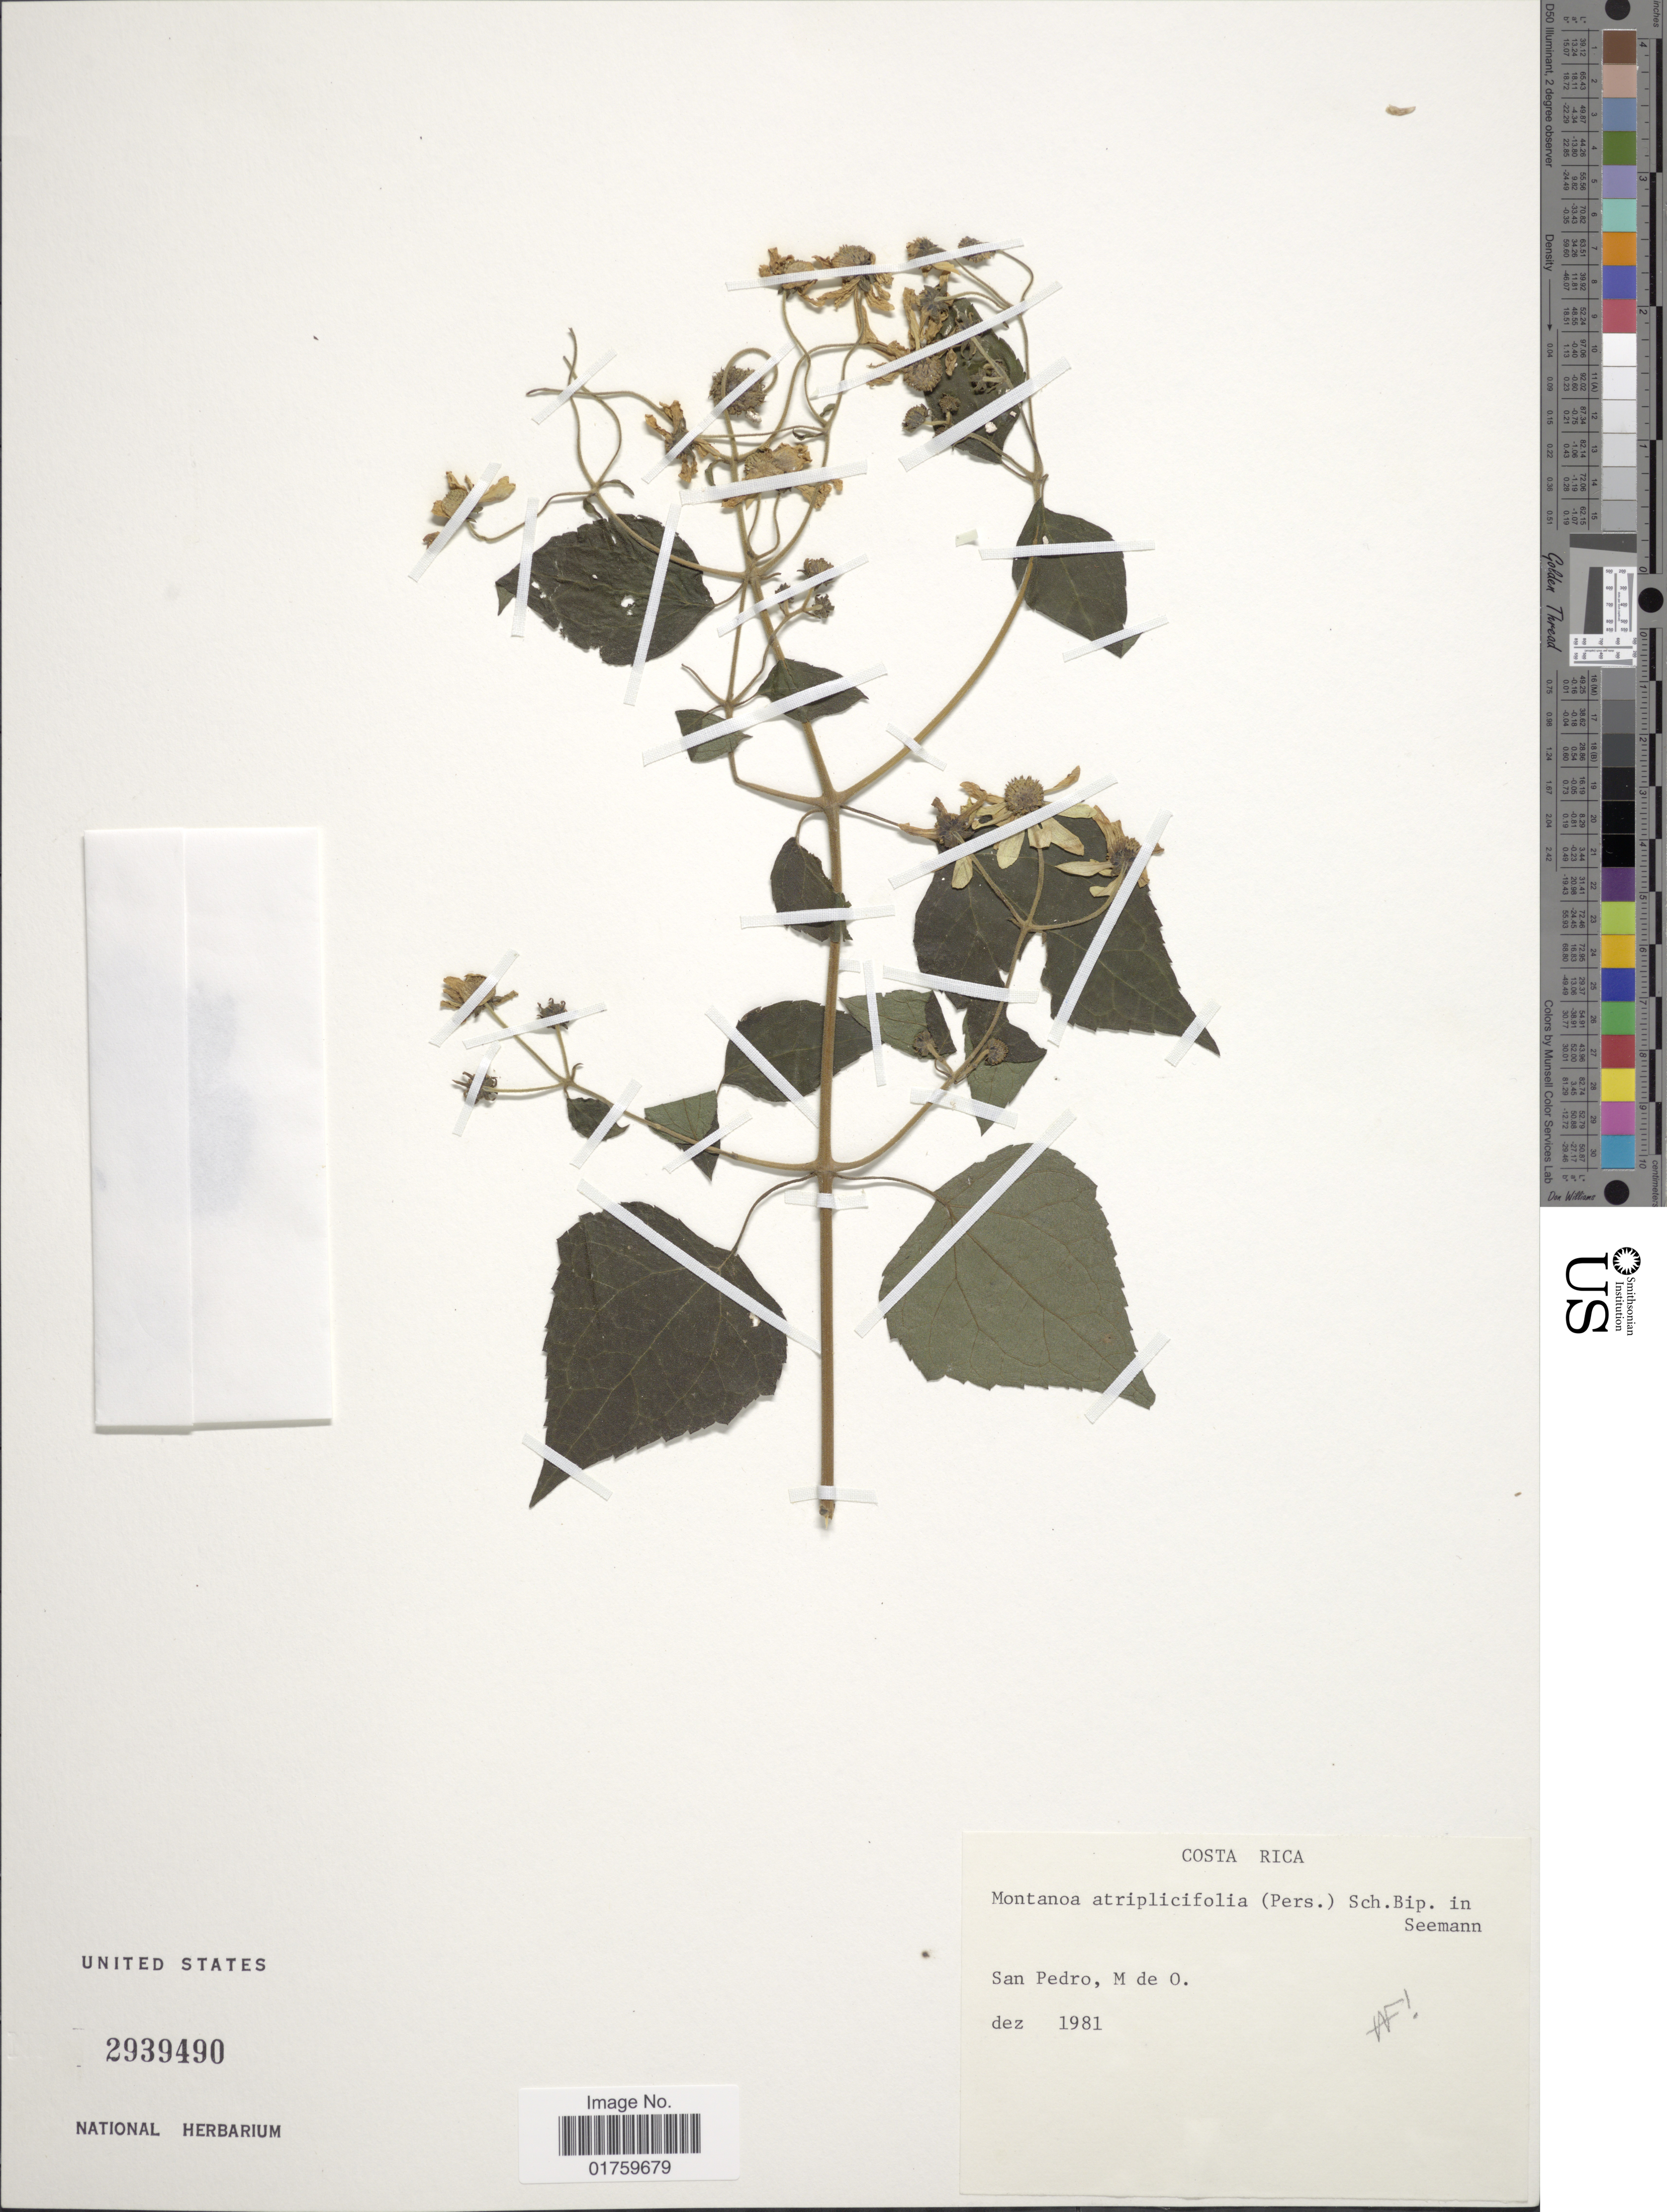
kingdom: Plantae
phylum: Tracheophyta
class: Magnoliopsida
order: Asterales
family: Asteraceae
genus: Montanoa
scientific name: Montanoa atriplicifolia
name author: (Pers.) Sch. Bip.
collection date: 1981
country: Costa Rica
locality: San Pedro. M. de O.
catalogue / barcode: US 2939490